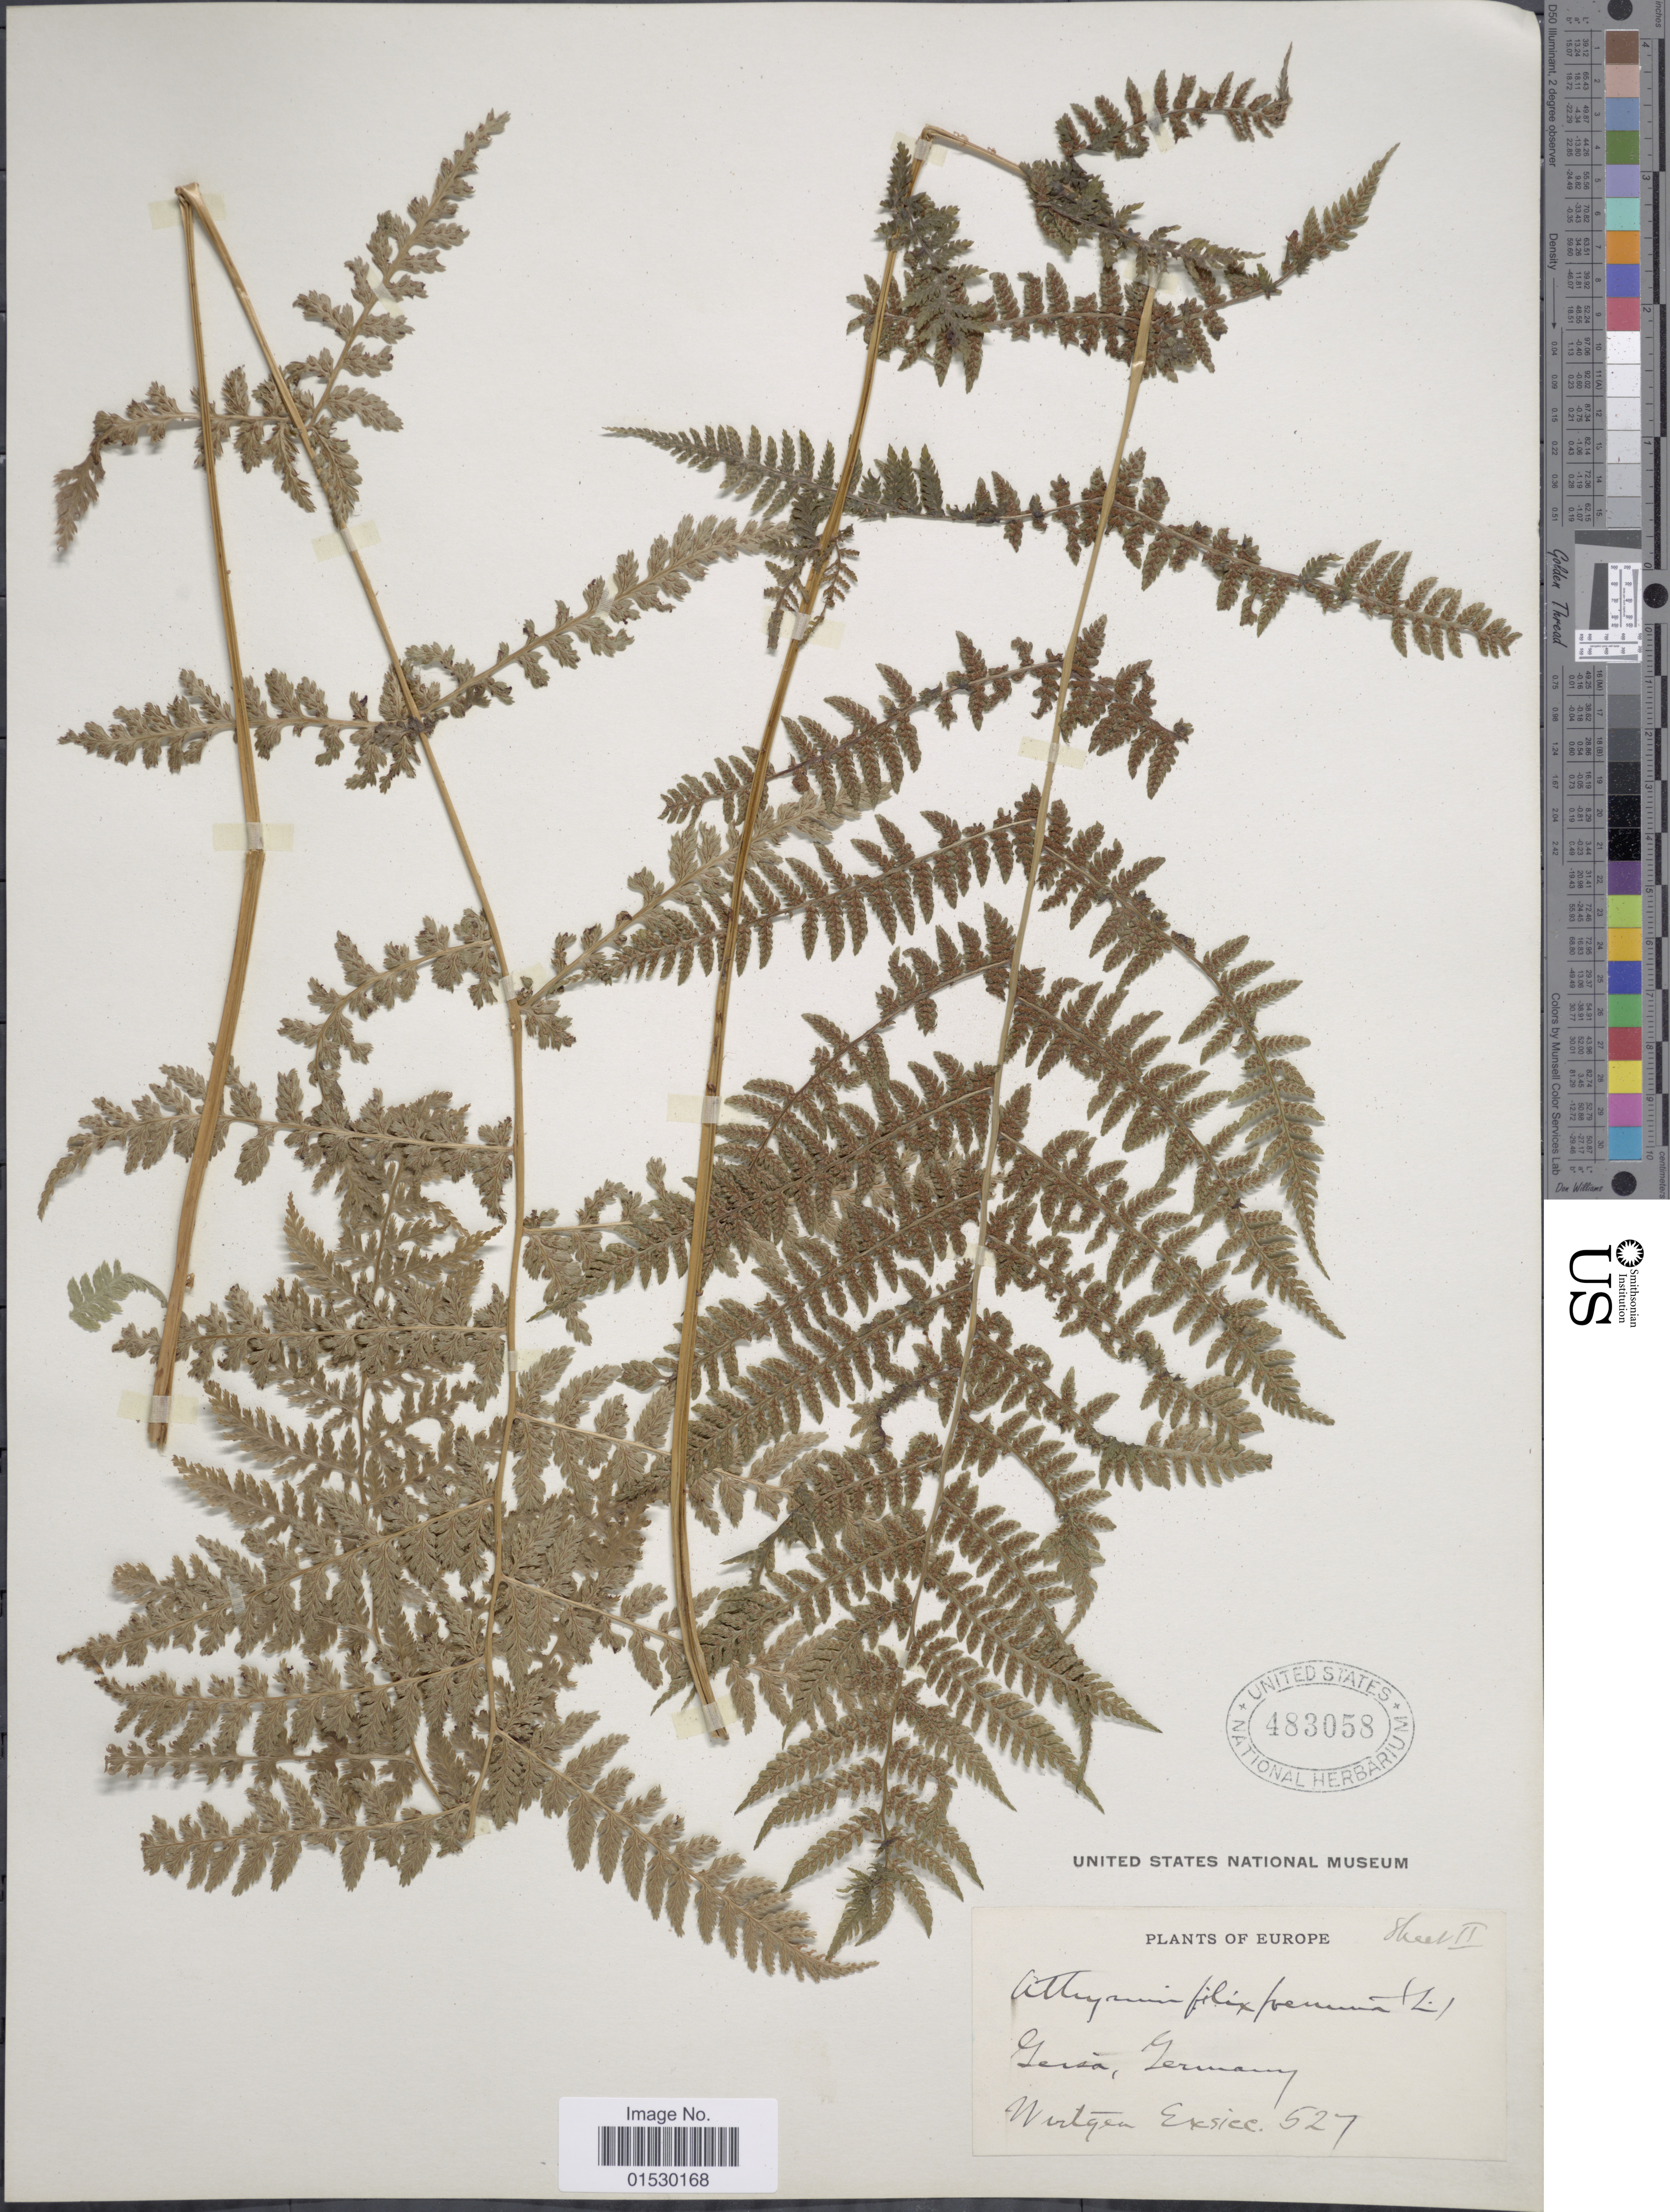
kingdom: Plantae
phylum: Tracheophyta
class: Polypodiopsida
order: Polypodiales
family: Athyriaceae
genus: Athyrium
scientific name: Athyrium filix-femina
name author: (L.) Roth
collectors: Wirtgen, --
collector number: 527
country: Germany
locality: Gersa [interpreted]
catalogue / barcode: US 483058